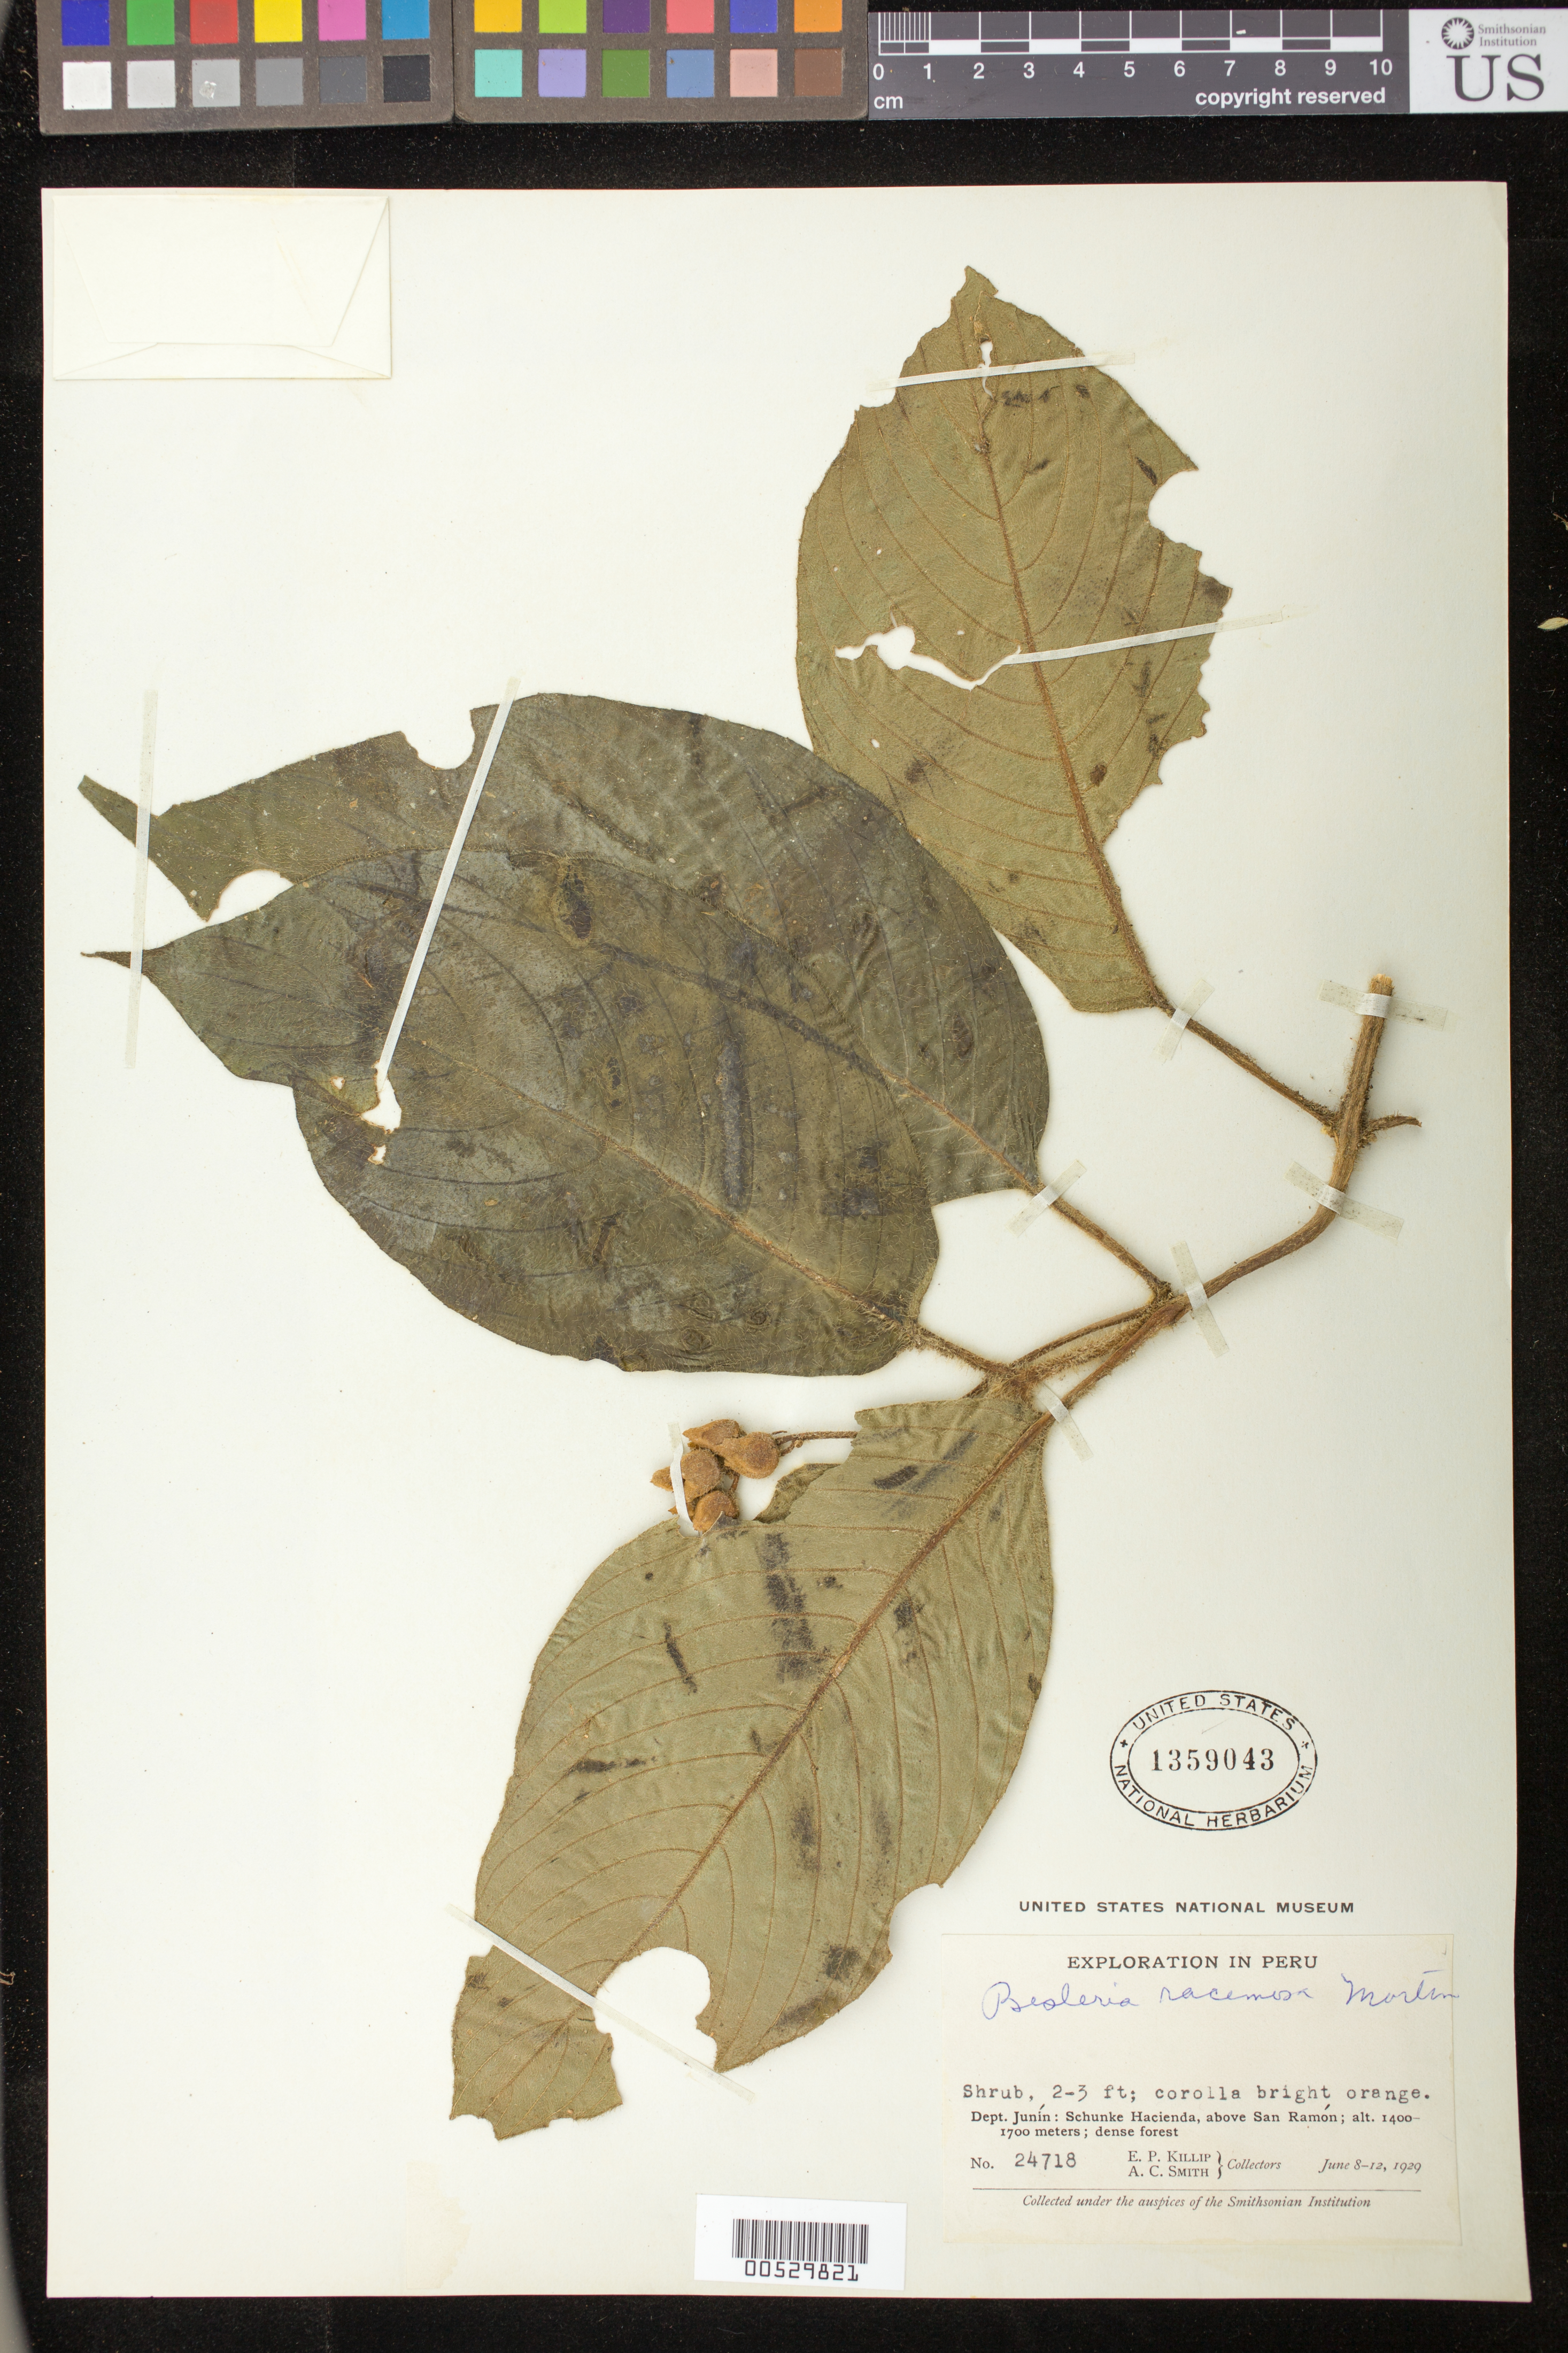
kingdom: Plantae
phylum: Tracheophyta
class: Magnoliopsida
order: Lamiales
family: Gesneriaceae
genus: Besleria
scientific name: Besleria racemosa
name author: C.V. Morton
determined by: Skog, Laurence E.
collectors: E. P. Killip & A. C. Smith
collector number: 24718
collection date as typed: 8-12 Jun 1929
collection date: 1929-06-08/1929-06-12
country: Peru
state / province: Junín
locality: Schunke Hacienda, above San Ramón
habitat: Dense forest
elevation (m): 1400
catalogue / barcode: US 1359043